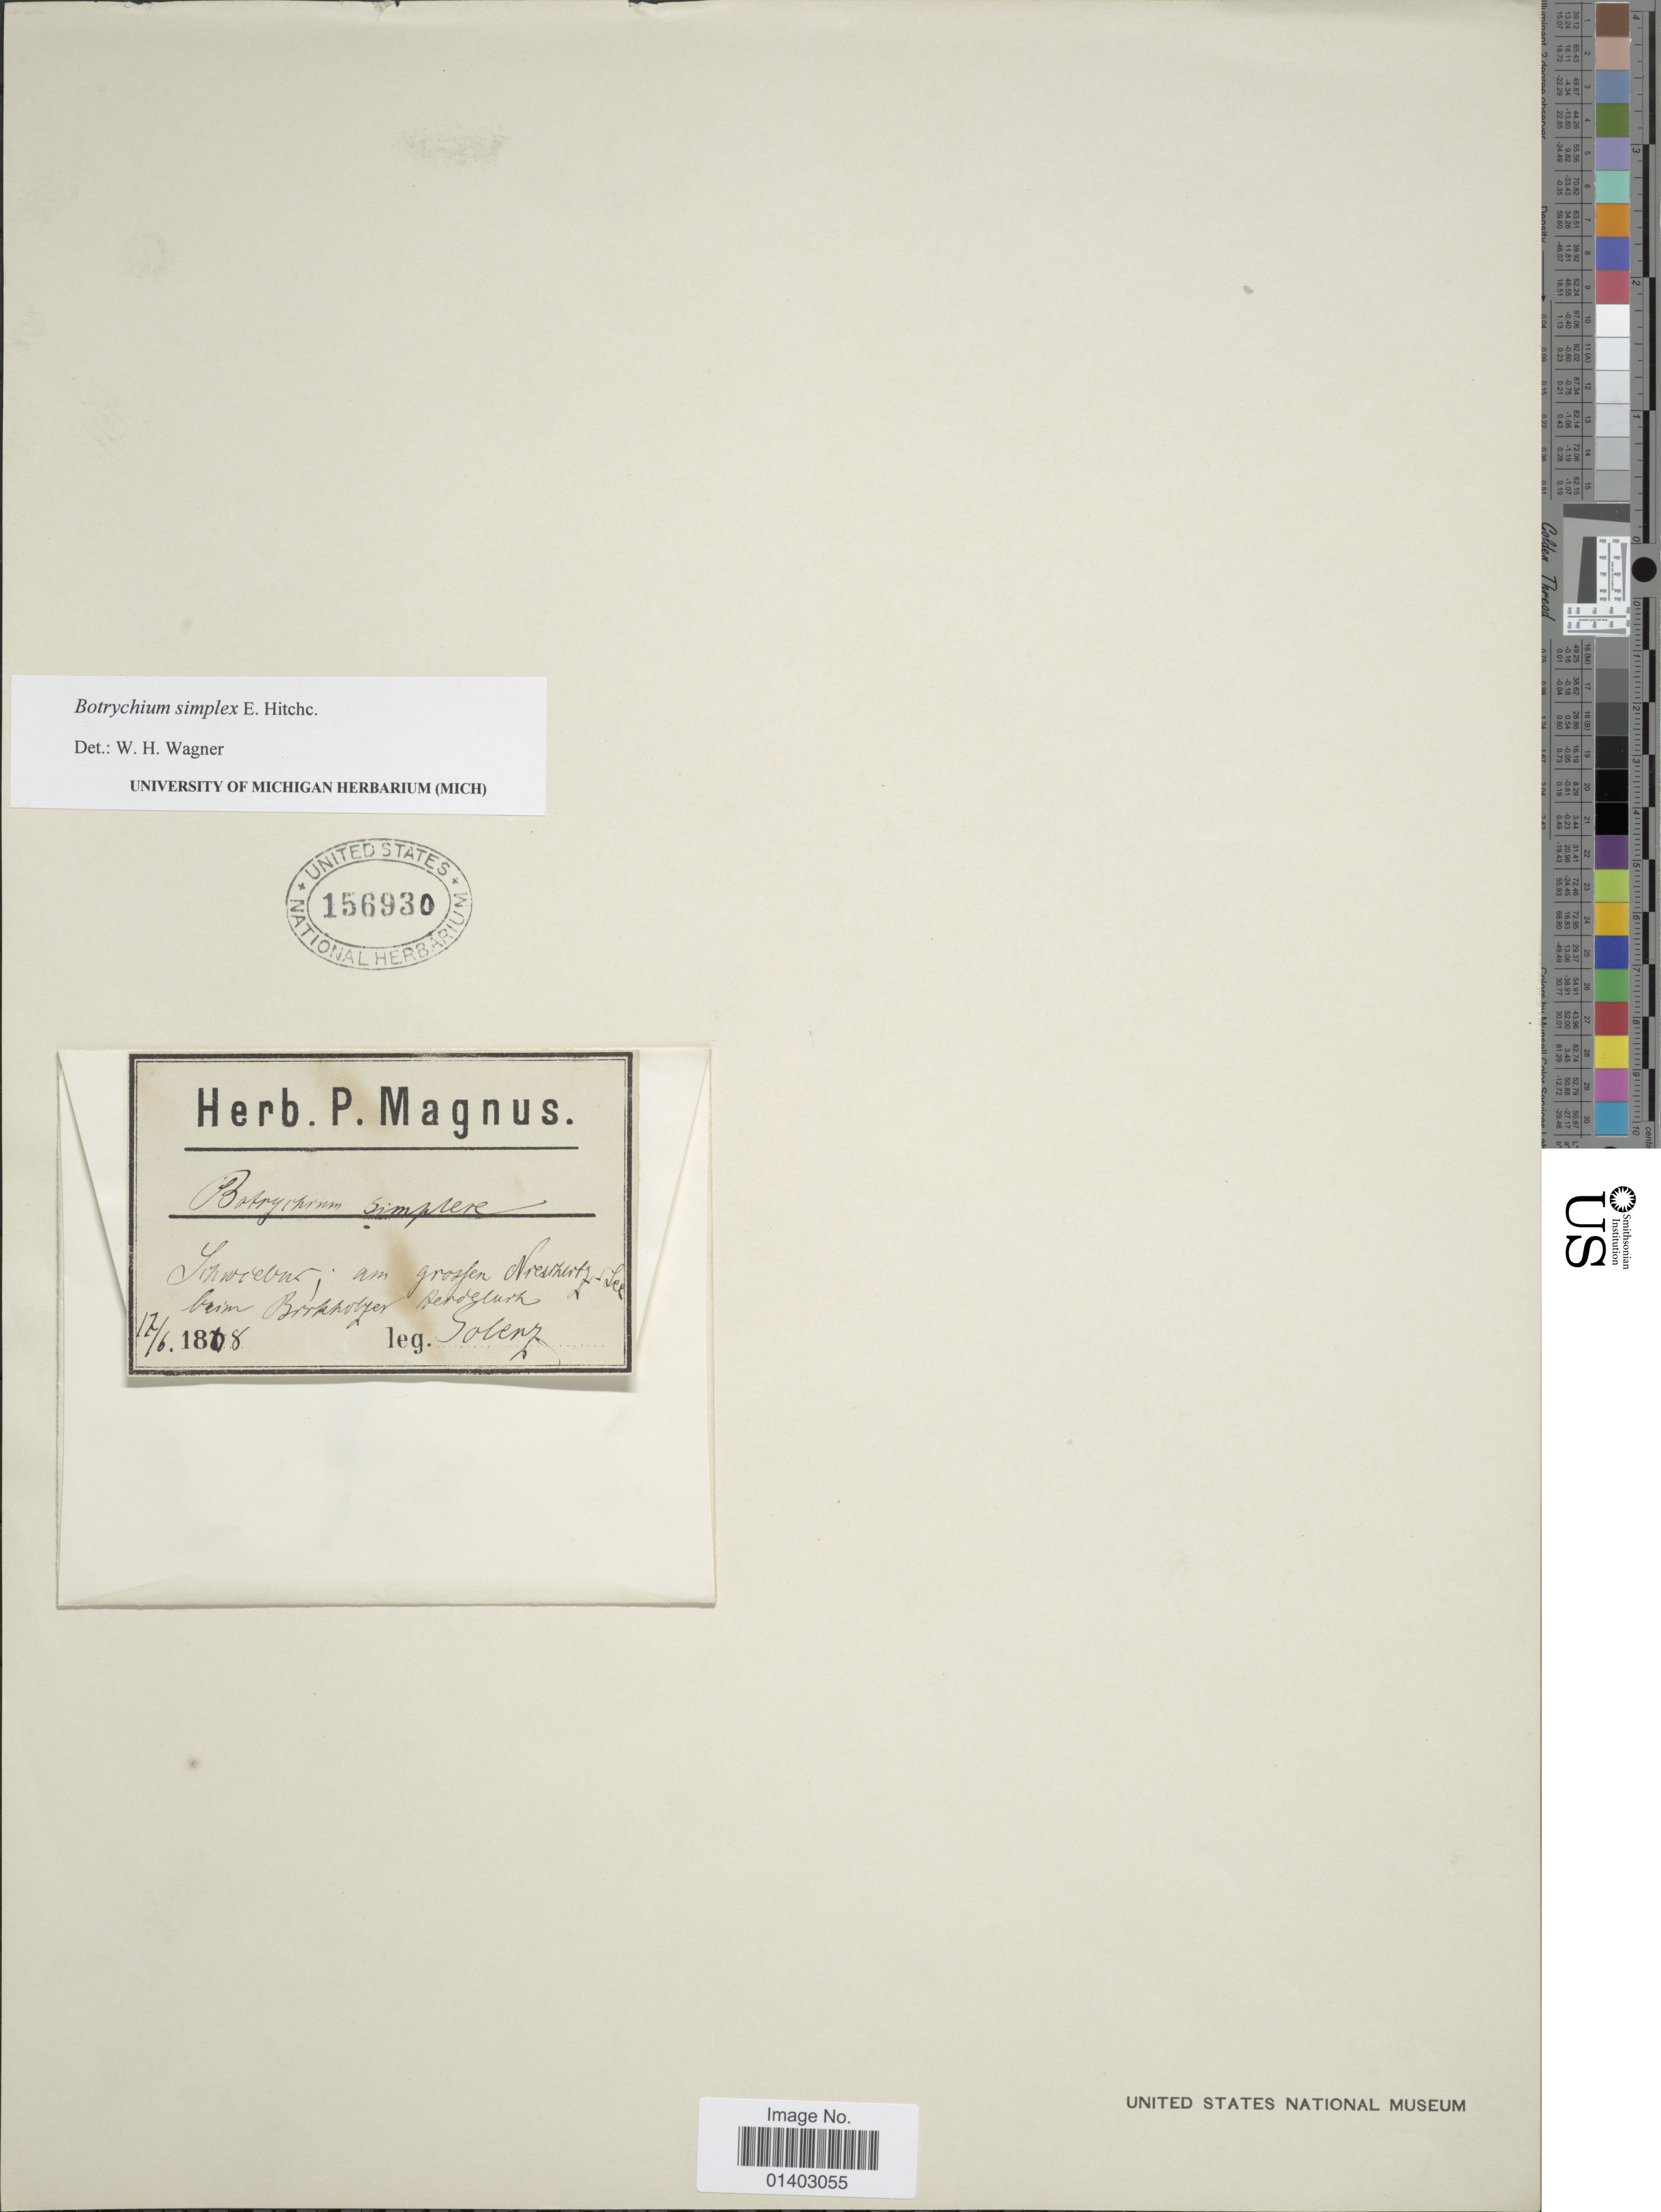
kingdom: Plantae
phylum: Tracheophyta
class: Polypodiopsida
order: Ophioglossales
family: Ophioglossaceae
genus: Botrychium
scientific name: Botrychium simplex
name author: E. Hitchc.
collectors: -. Golenz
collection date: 1878-06-17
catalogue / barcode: US 156930